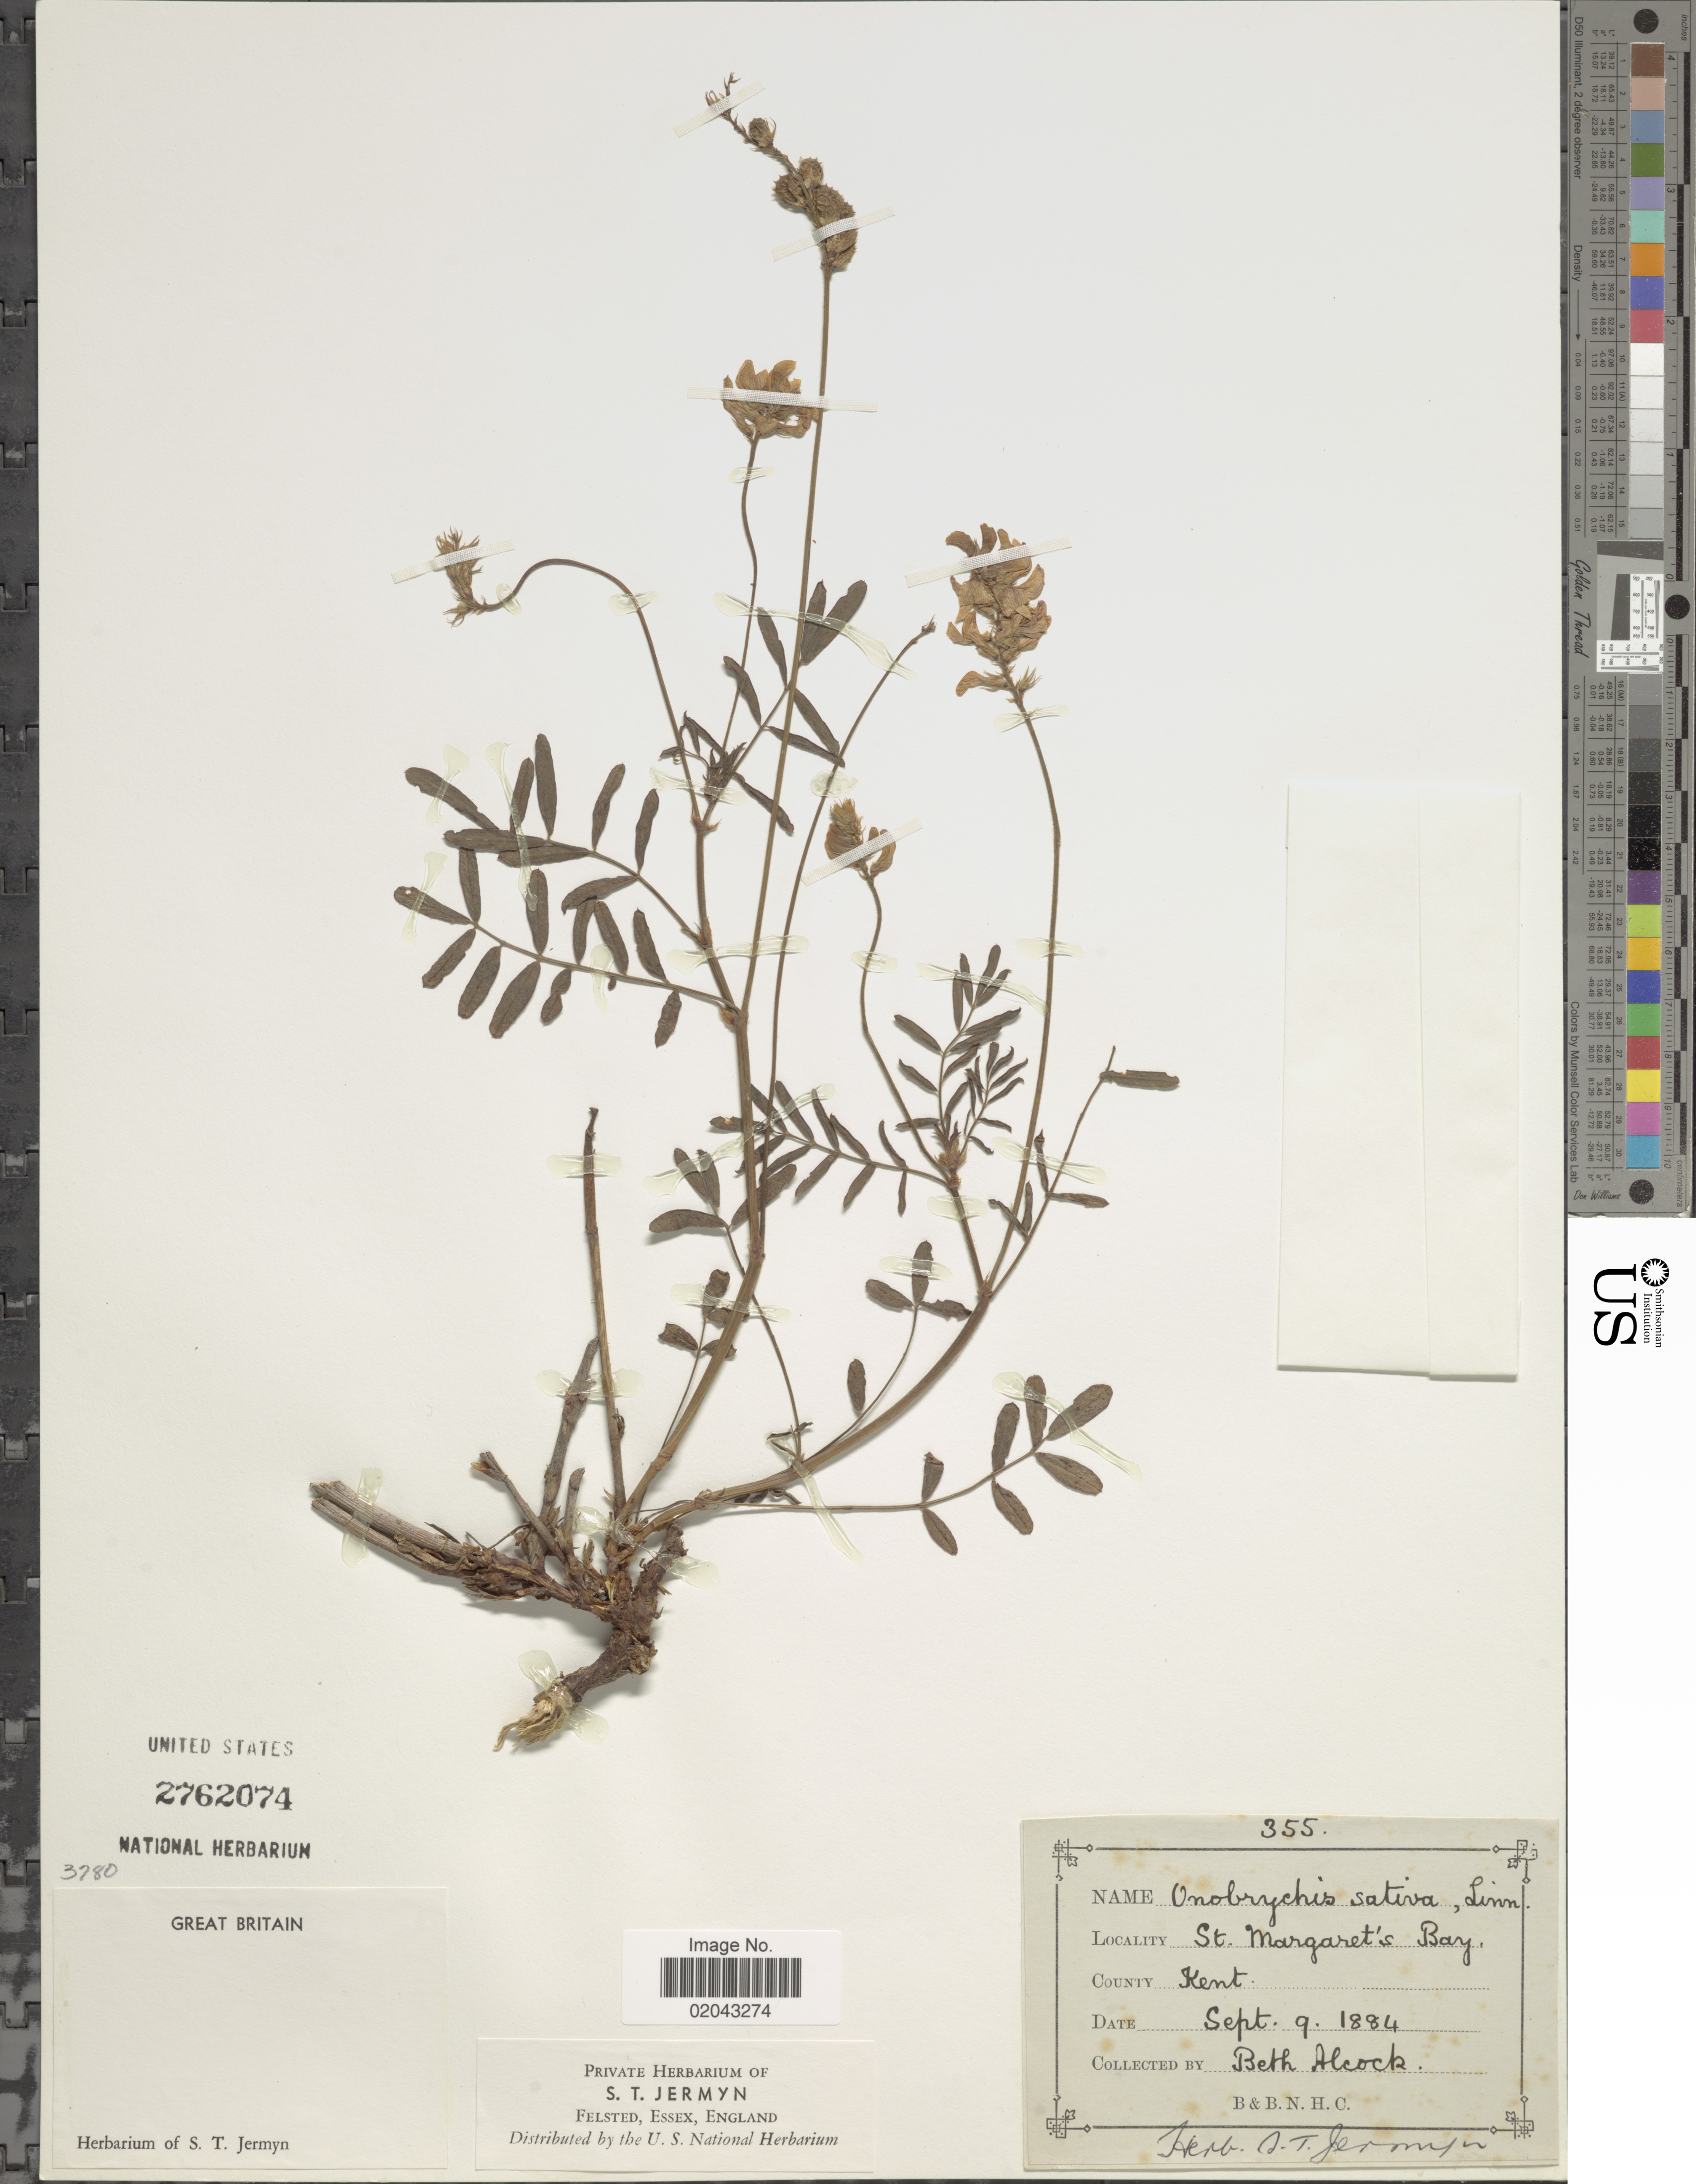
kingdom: Plantae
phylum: Tracheophyta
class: Magnoliopsida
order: Fabales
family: Fabaceae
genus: Onobrychis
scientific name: Onobrychis sativa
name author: Lam.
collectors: B. Alcock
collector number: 355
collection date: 1884-09-09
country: United Kingdom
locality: Great Britain, St. Margaret's Bay. Kent.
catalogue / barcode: US 2762074